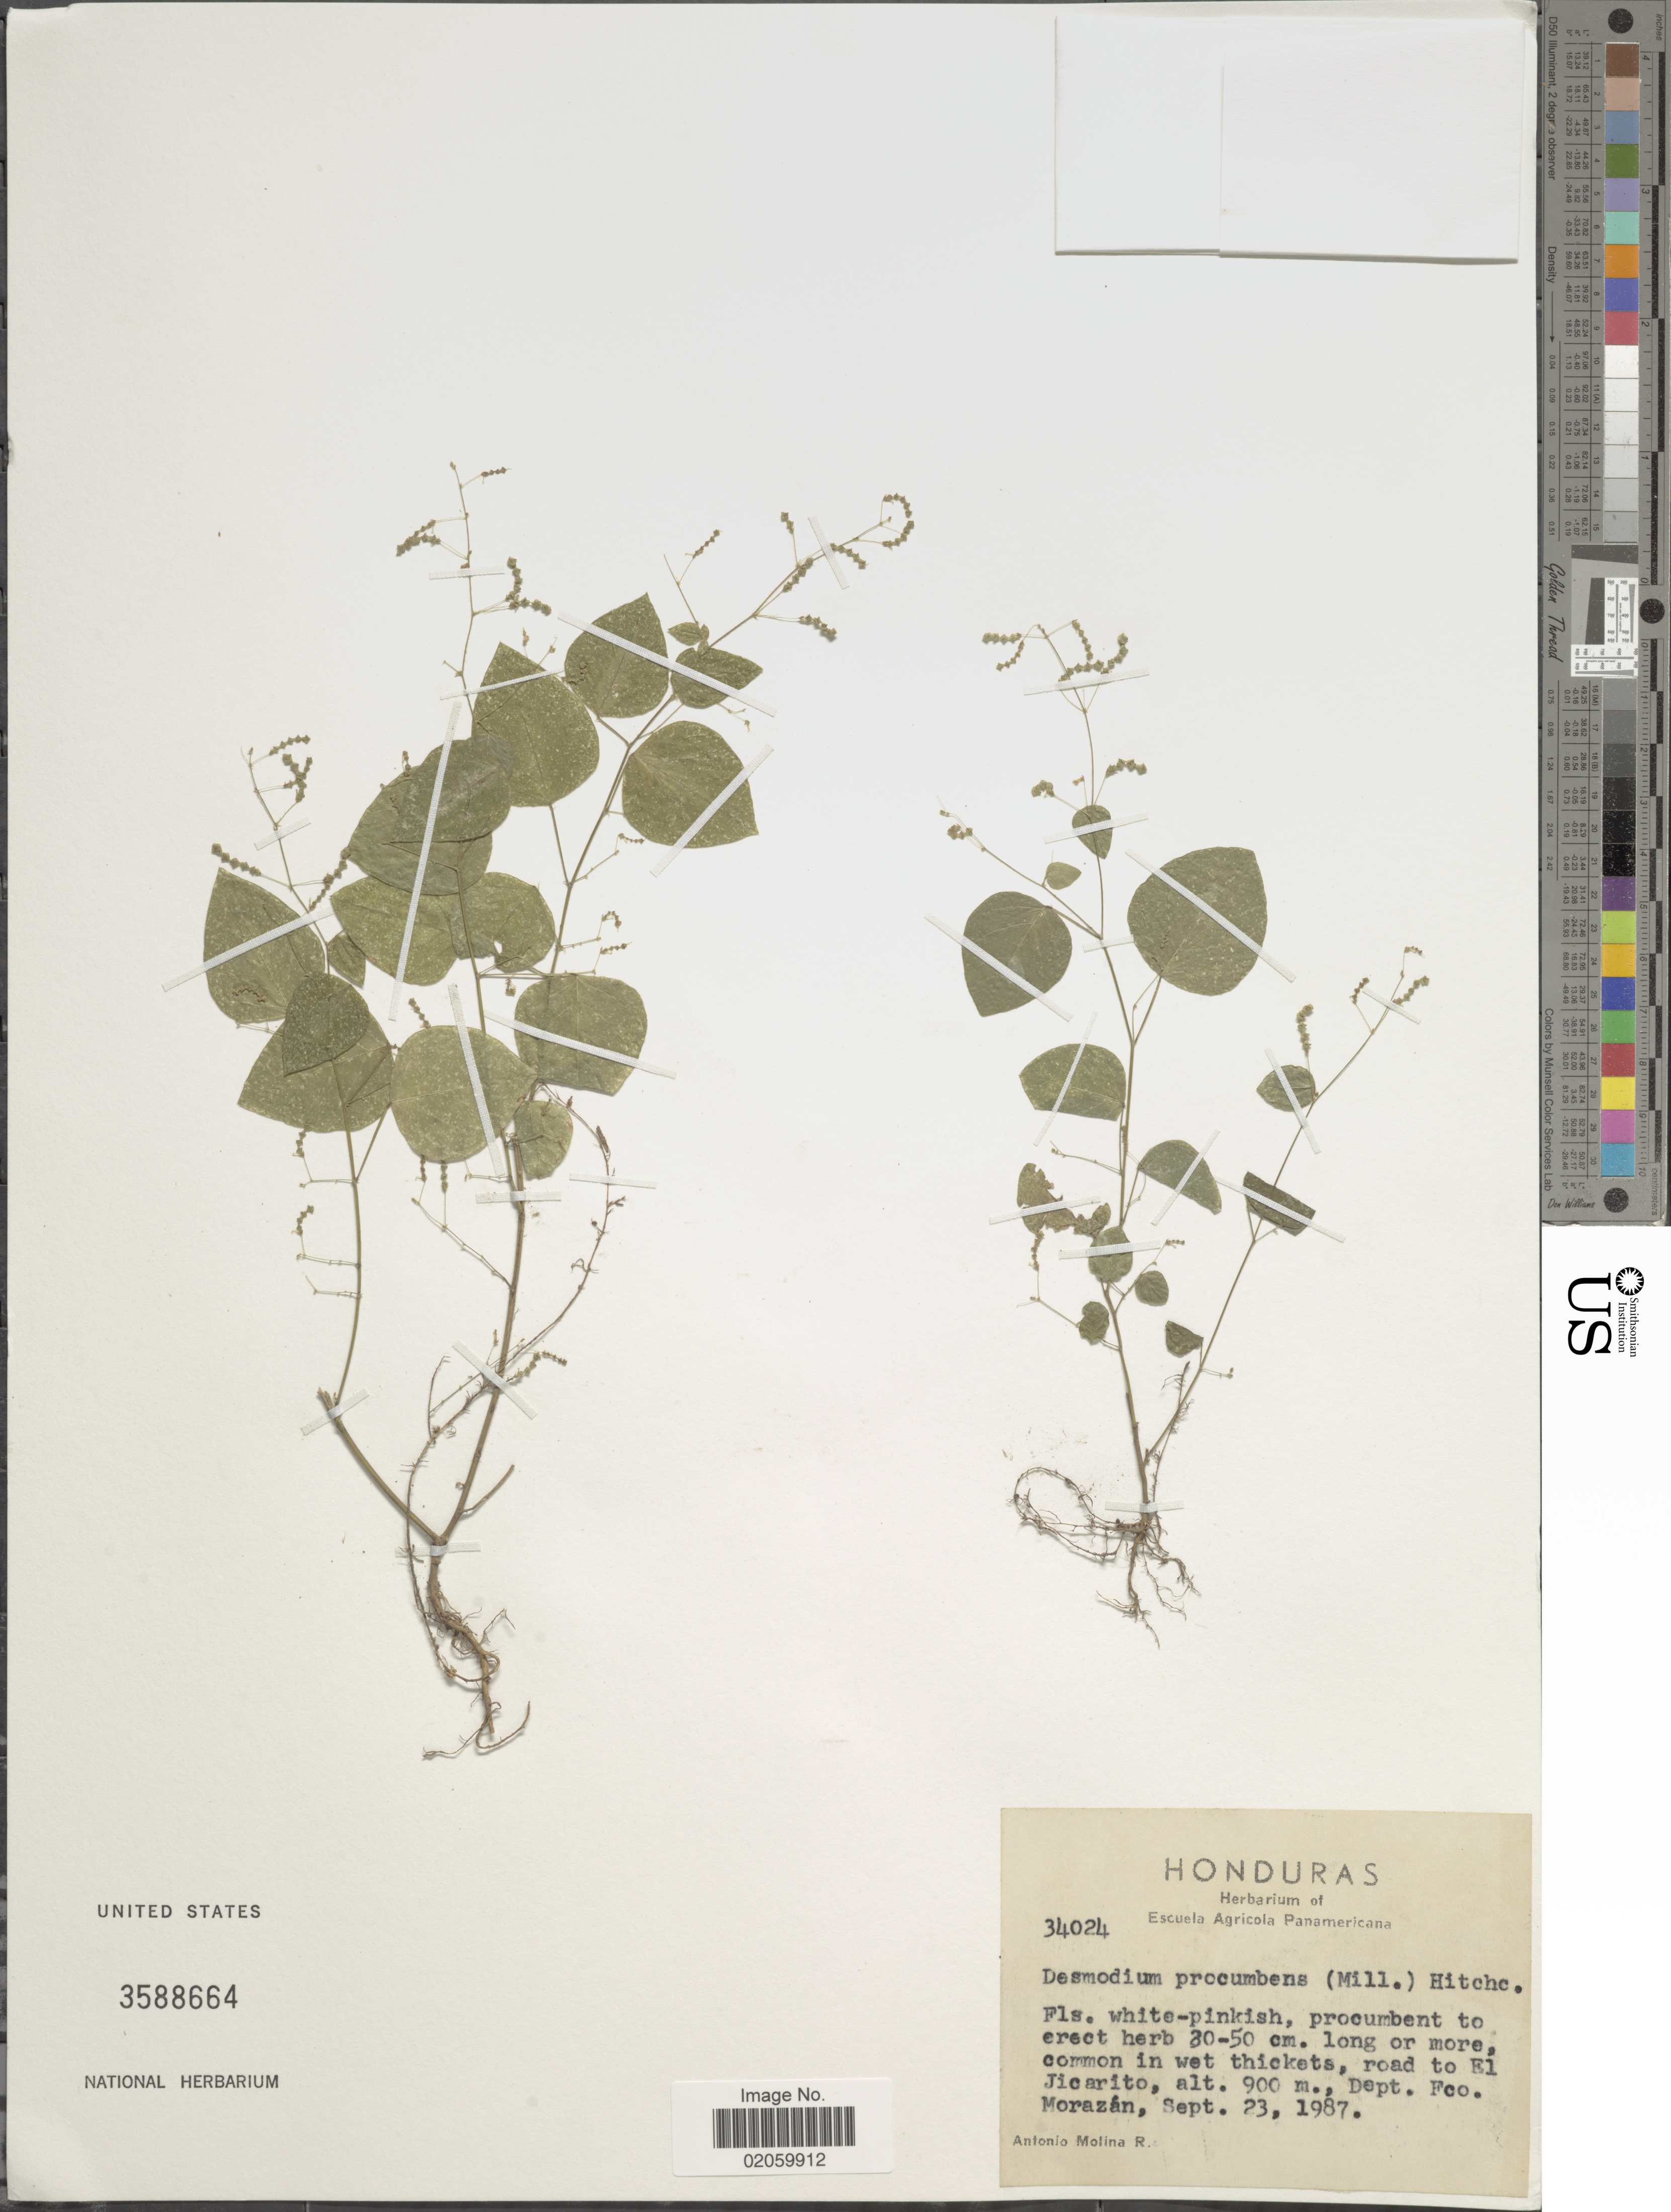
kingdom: Plantae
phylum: Tracheophyta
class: Magnoliopsida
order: Fabales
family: Fabaceae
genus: Desmodium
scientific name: Desmodium procumbens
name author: (Mill.) Hitchc.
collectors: A. Molina R.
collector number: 34024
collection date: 1987-09-23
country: Honduras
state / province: Fco. Morazán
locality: Road to El Jicarito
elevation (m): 900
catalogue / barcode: US 3588664